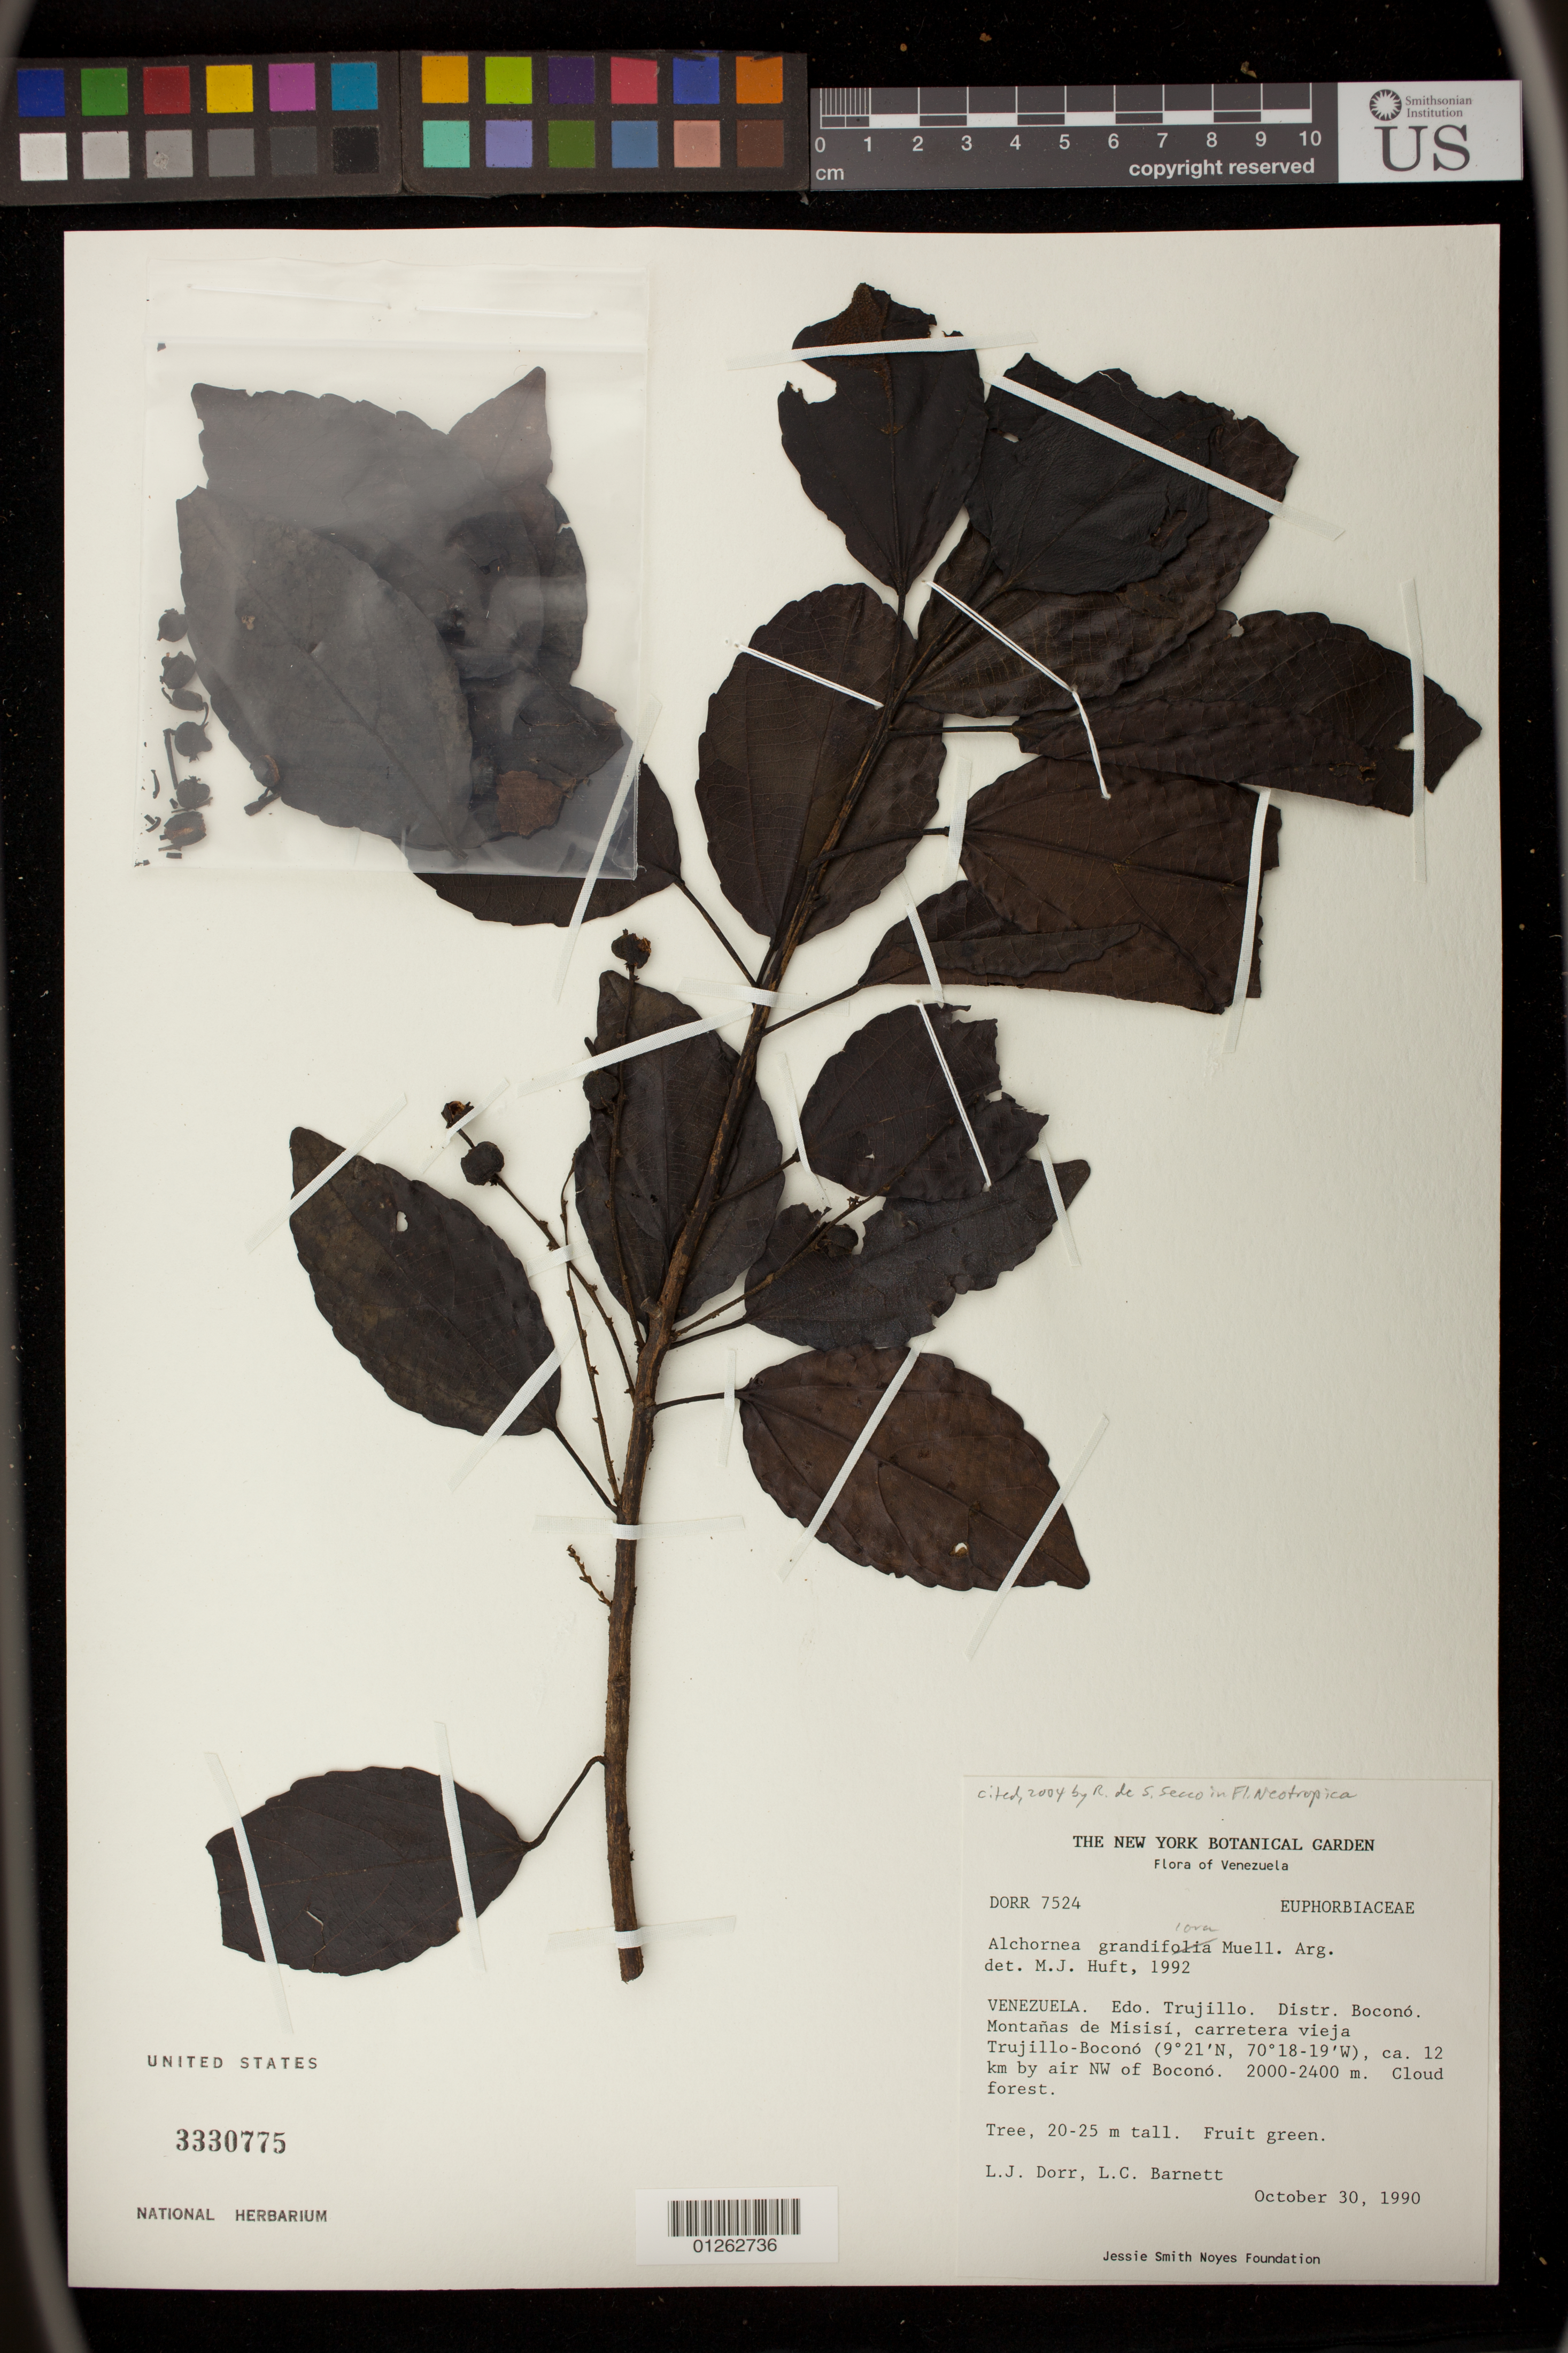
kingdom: Plantae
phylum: Tracheophyta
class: Magnoliopsida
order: Malpighiales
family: Euphorbiaceae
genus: Alchornea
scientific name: Alchornea grandiflora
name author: Müll. Arg.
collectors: L. J. Dorr & L. C. Barnett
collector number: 7524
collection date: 1990-10-30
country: Venezuela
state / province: Trujillo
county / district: Boconó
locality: Montañas de Misisi, carretera vieja Trujillo-Boconó, ca. 12 km by air NW of Boconó.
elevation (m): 2000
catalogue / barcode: US 3330775